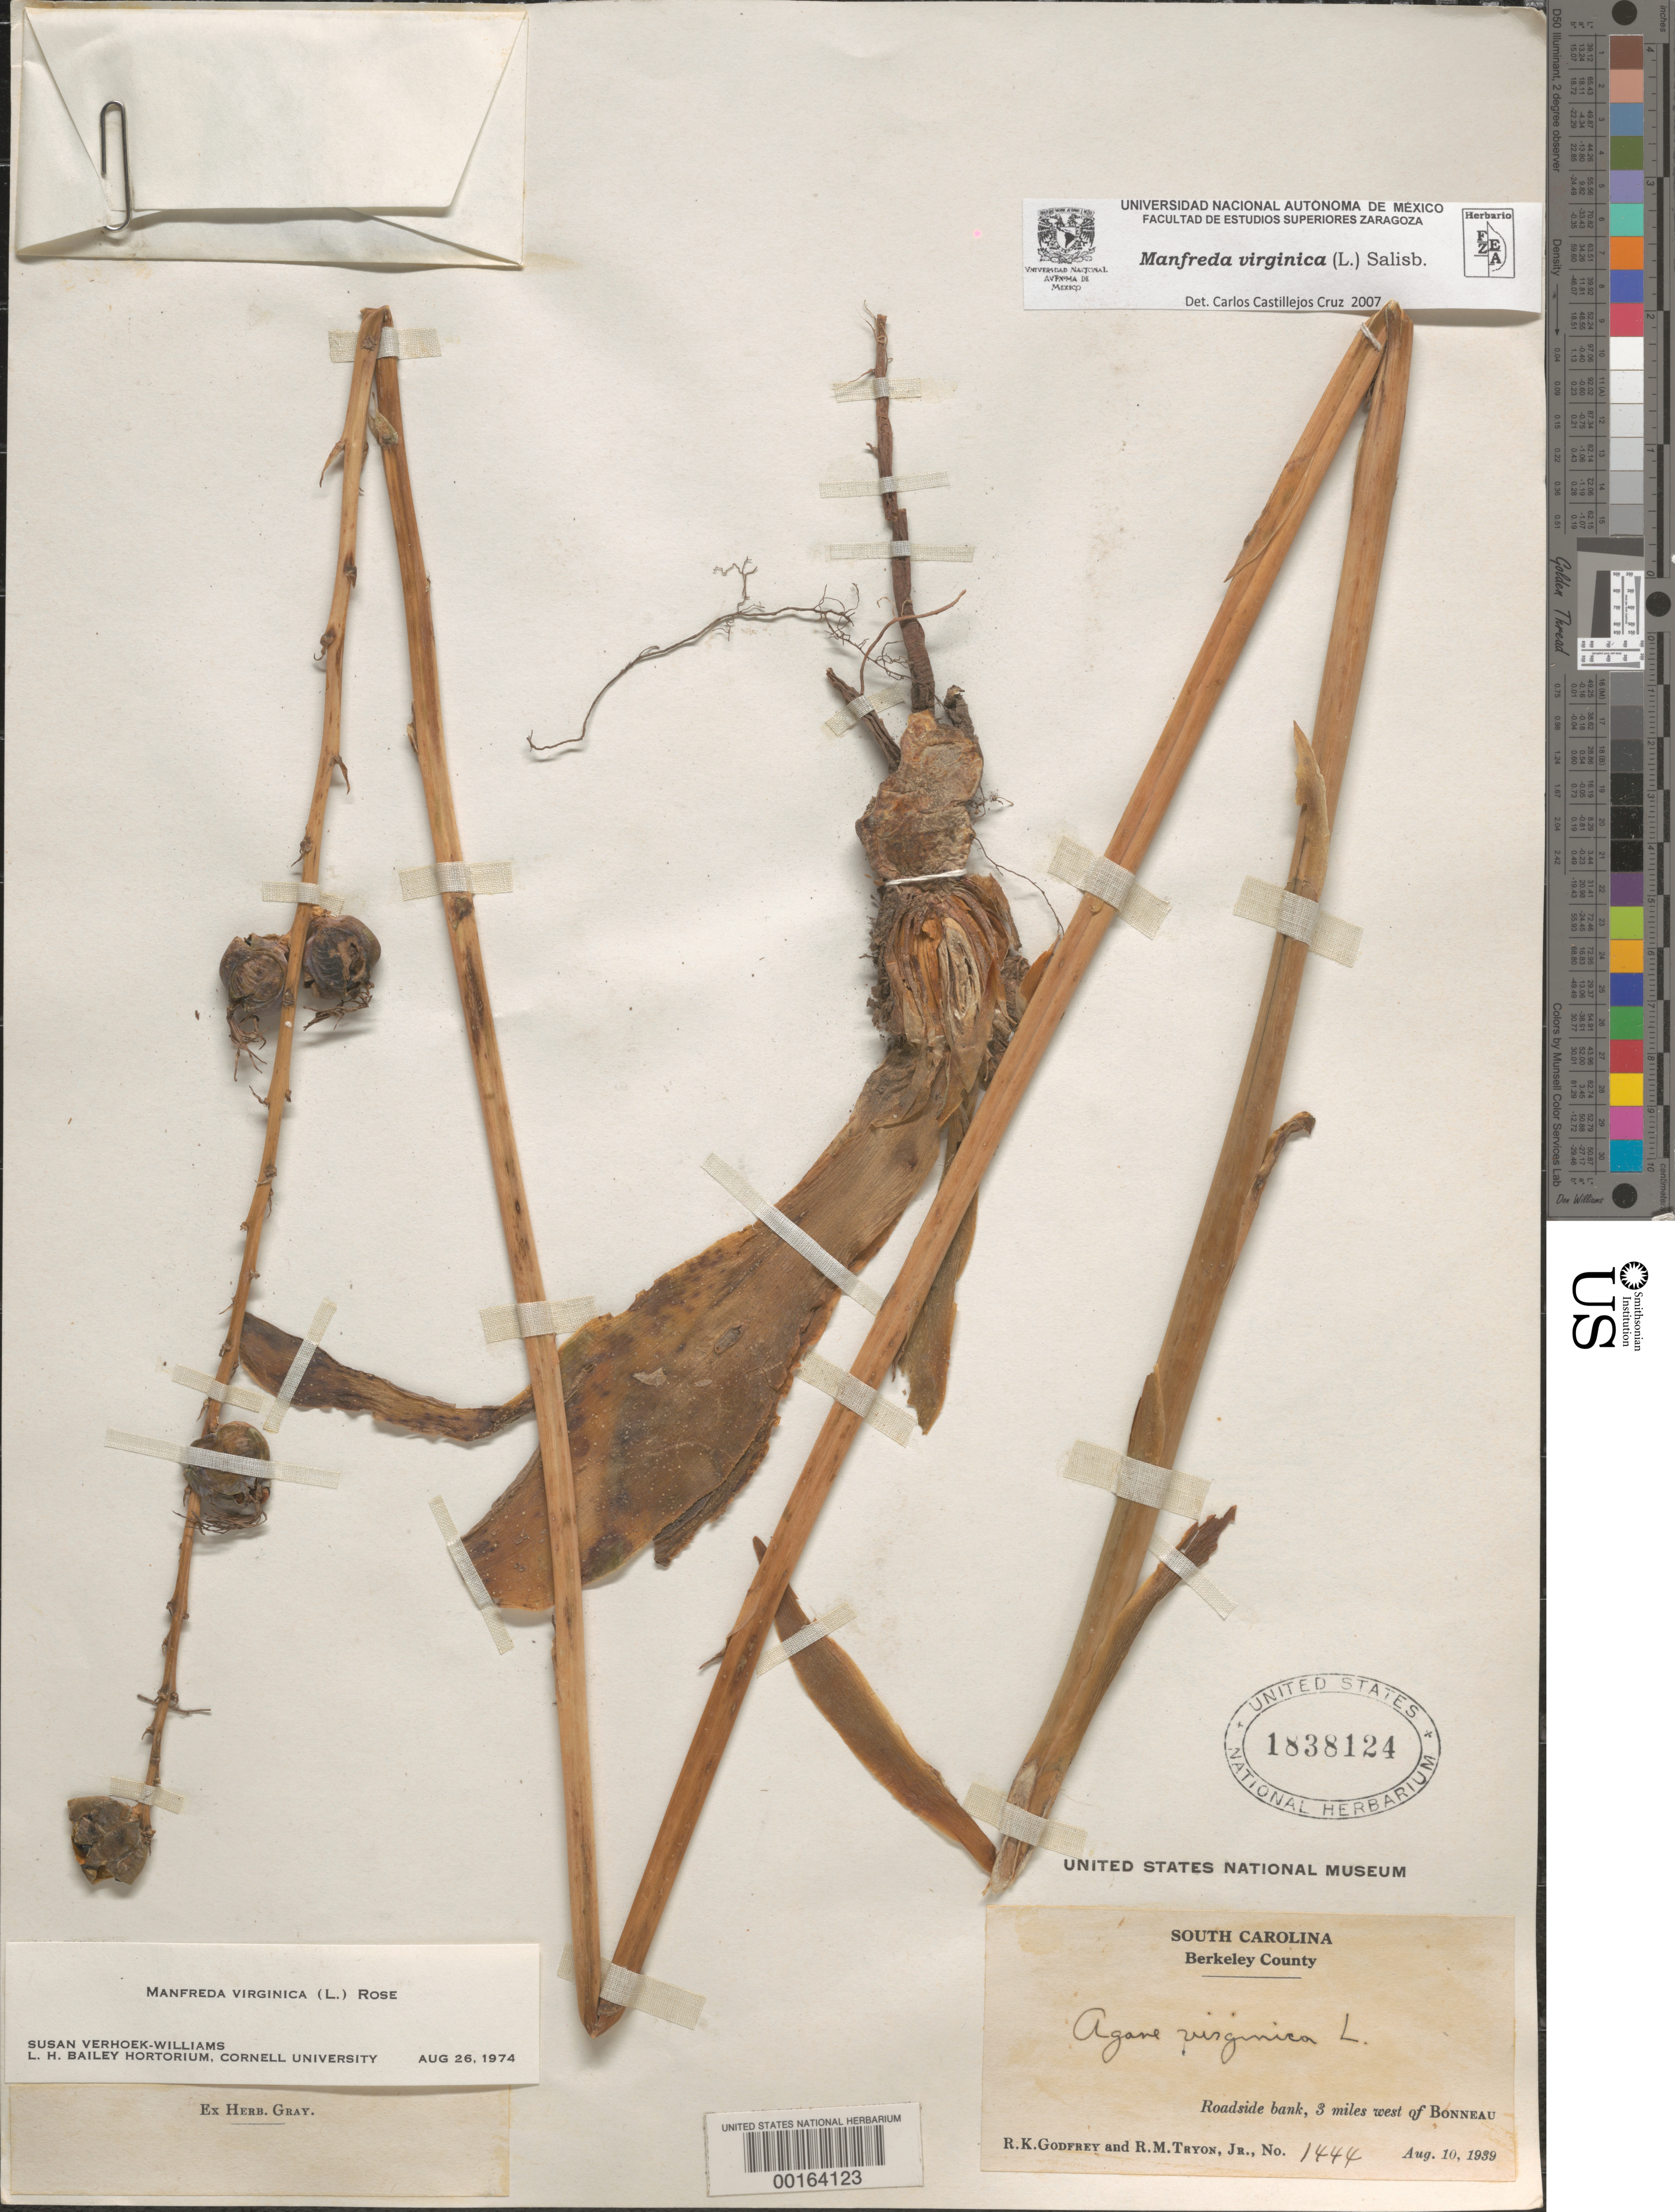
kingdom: Plantae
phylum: Tracheophyta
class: Liliopsida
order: Asparagales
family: Asparagaceae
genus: Manfreda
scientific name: Manfreda virginica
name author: (L.) Salisb. ex Rose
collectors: R. K. Godfrey & R. M. Tryon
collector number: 1444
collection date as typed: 10 Aug 1939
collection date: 1939-08-10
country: United States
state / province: South Carolina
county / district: Berkeley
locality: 3 mi w of bonneau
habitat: Roadside bank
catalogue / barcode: US 1838124